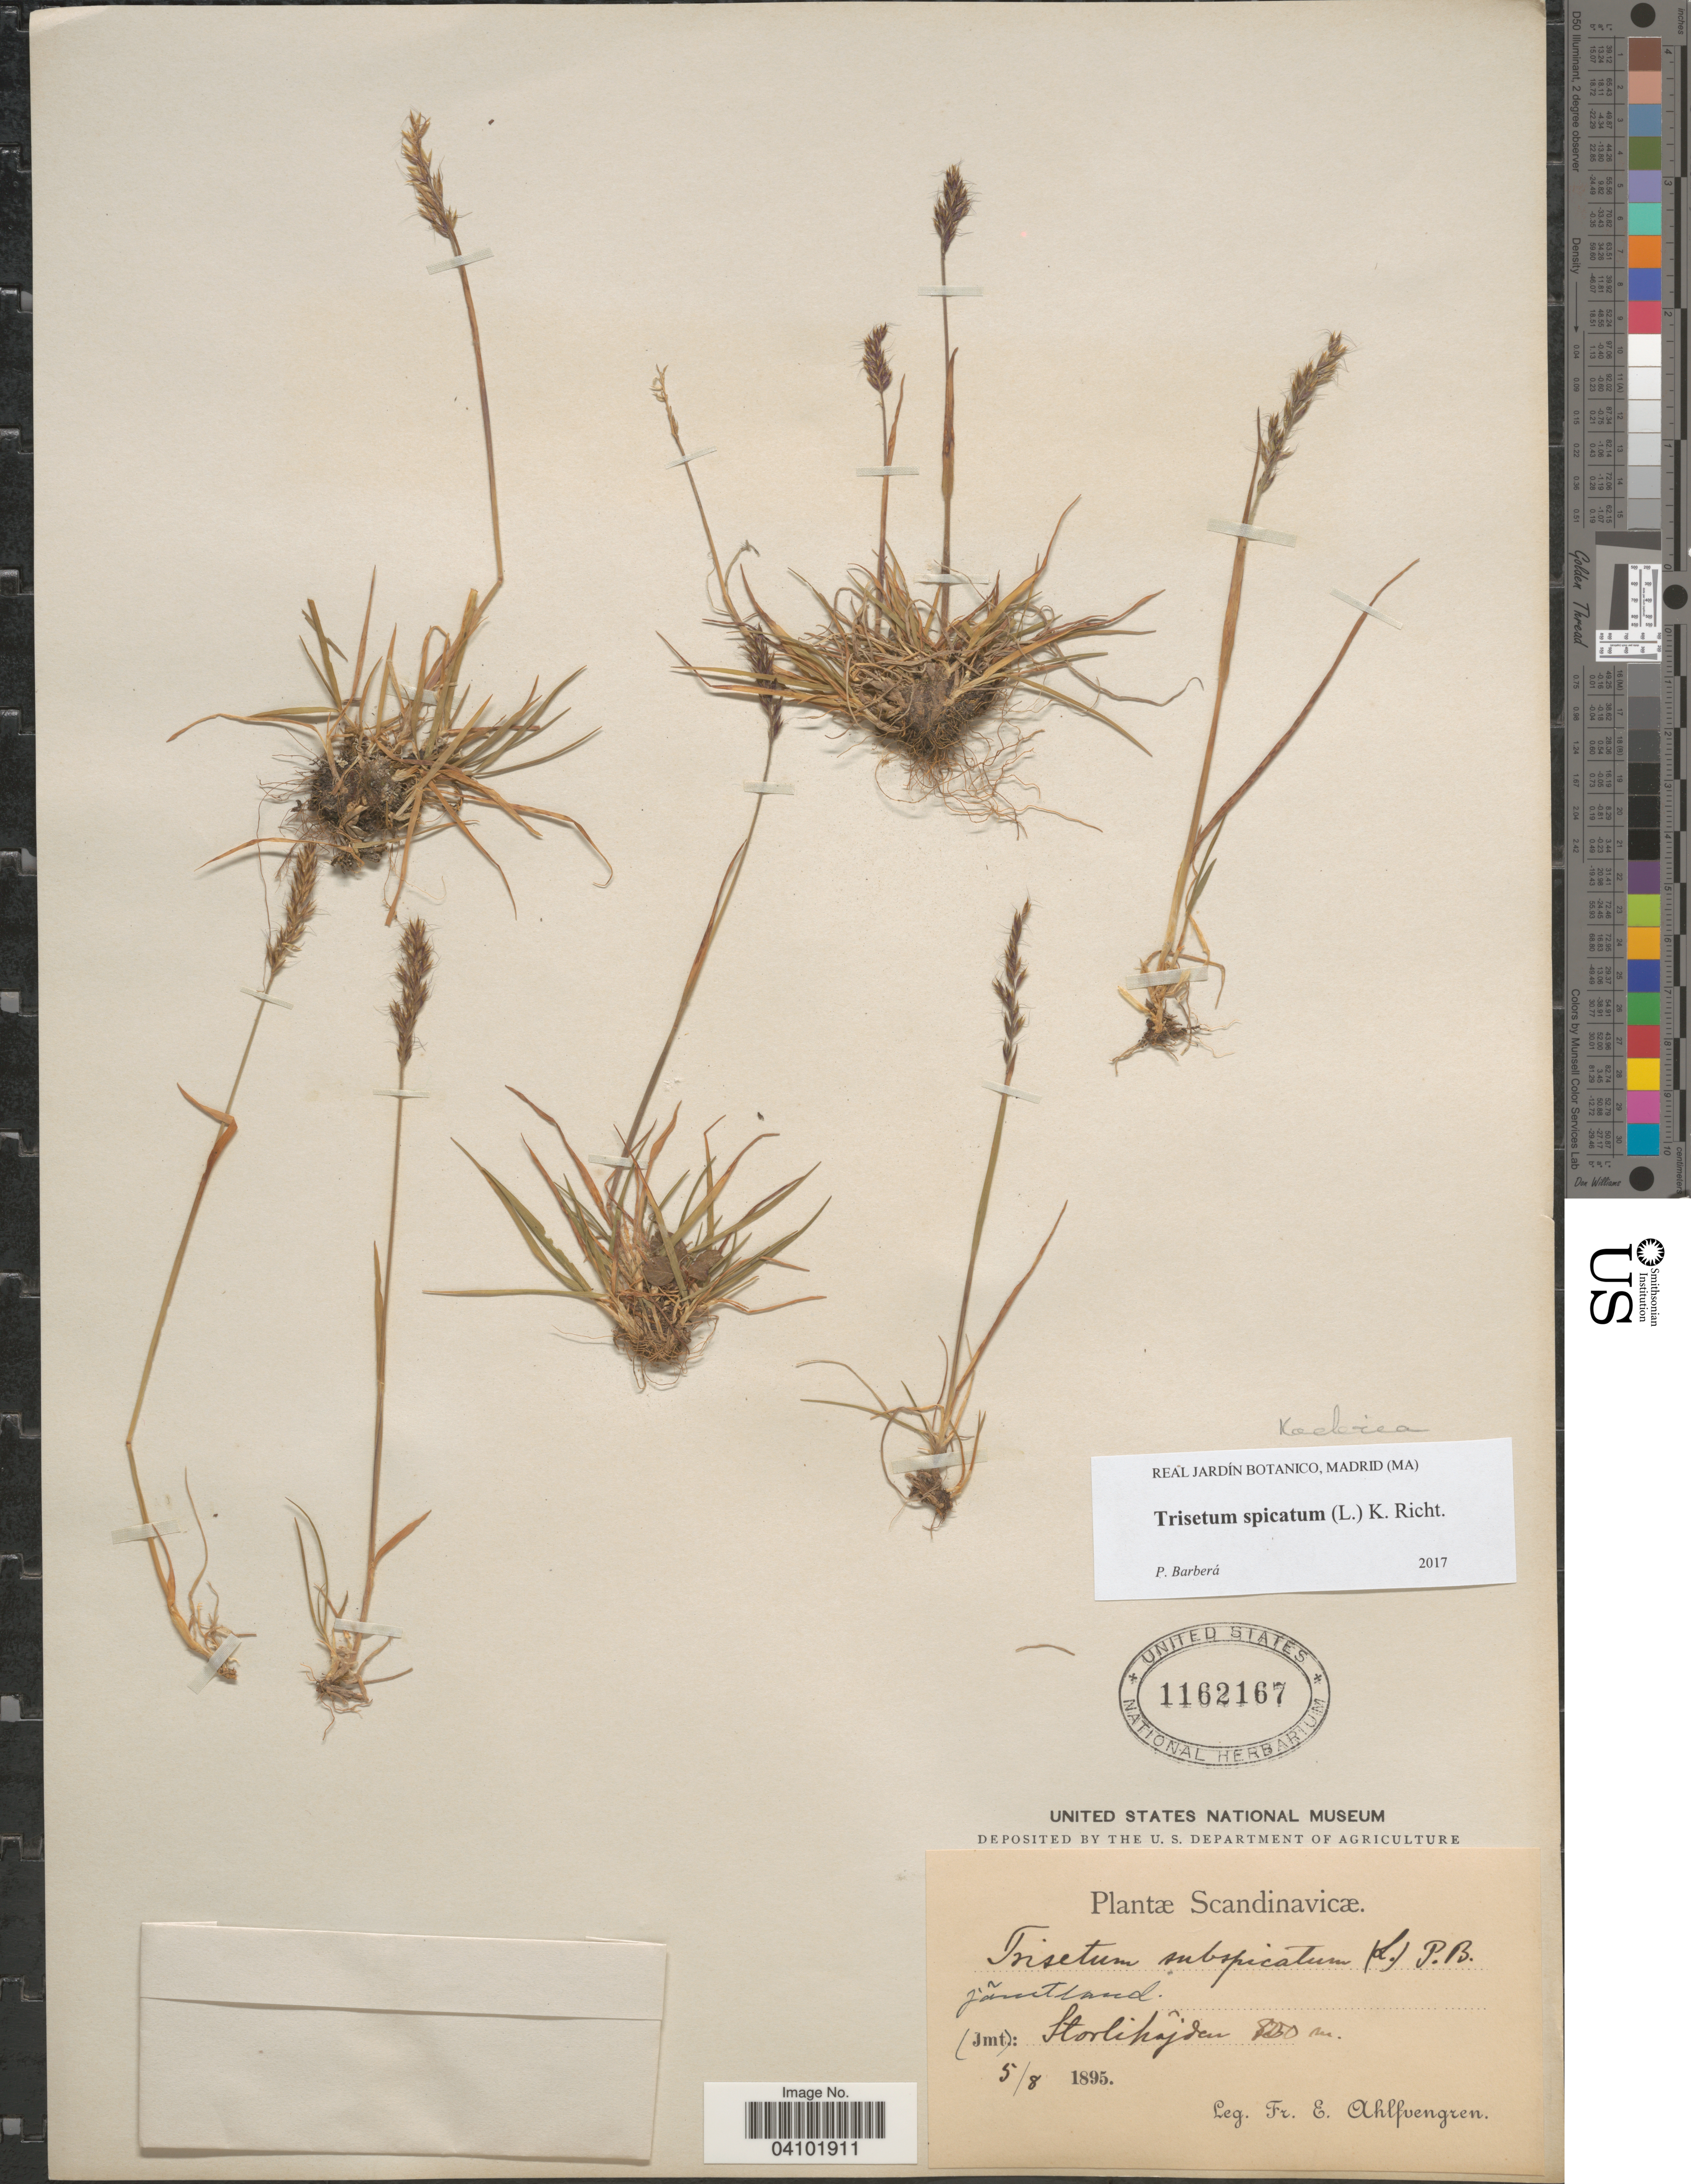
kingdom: Plantae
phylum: Tracheophyta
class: Liliopsida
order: Poales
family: Poaceae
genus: Koeleria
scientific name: Koeleria spicata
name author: (L.) Barberá et al.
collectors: E. Ahlfvengren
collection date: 1895-08-05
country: Sweden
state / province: Jamtland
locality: Scandinavicæ. Jamtland. Storlihöjden [ = Storhöjden].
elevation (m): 850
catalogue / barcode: US 1162167